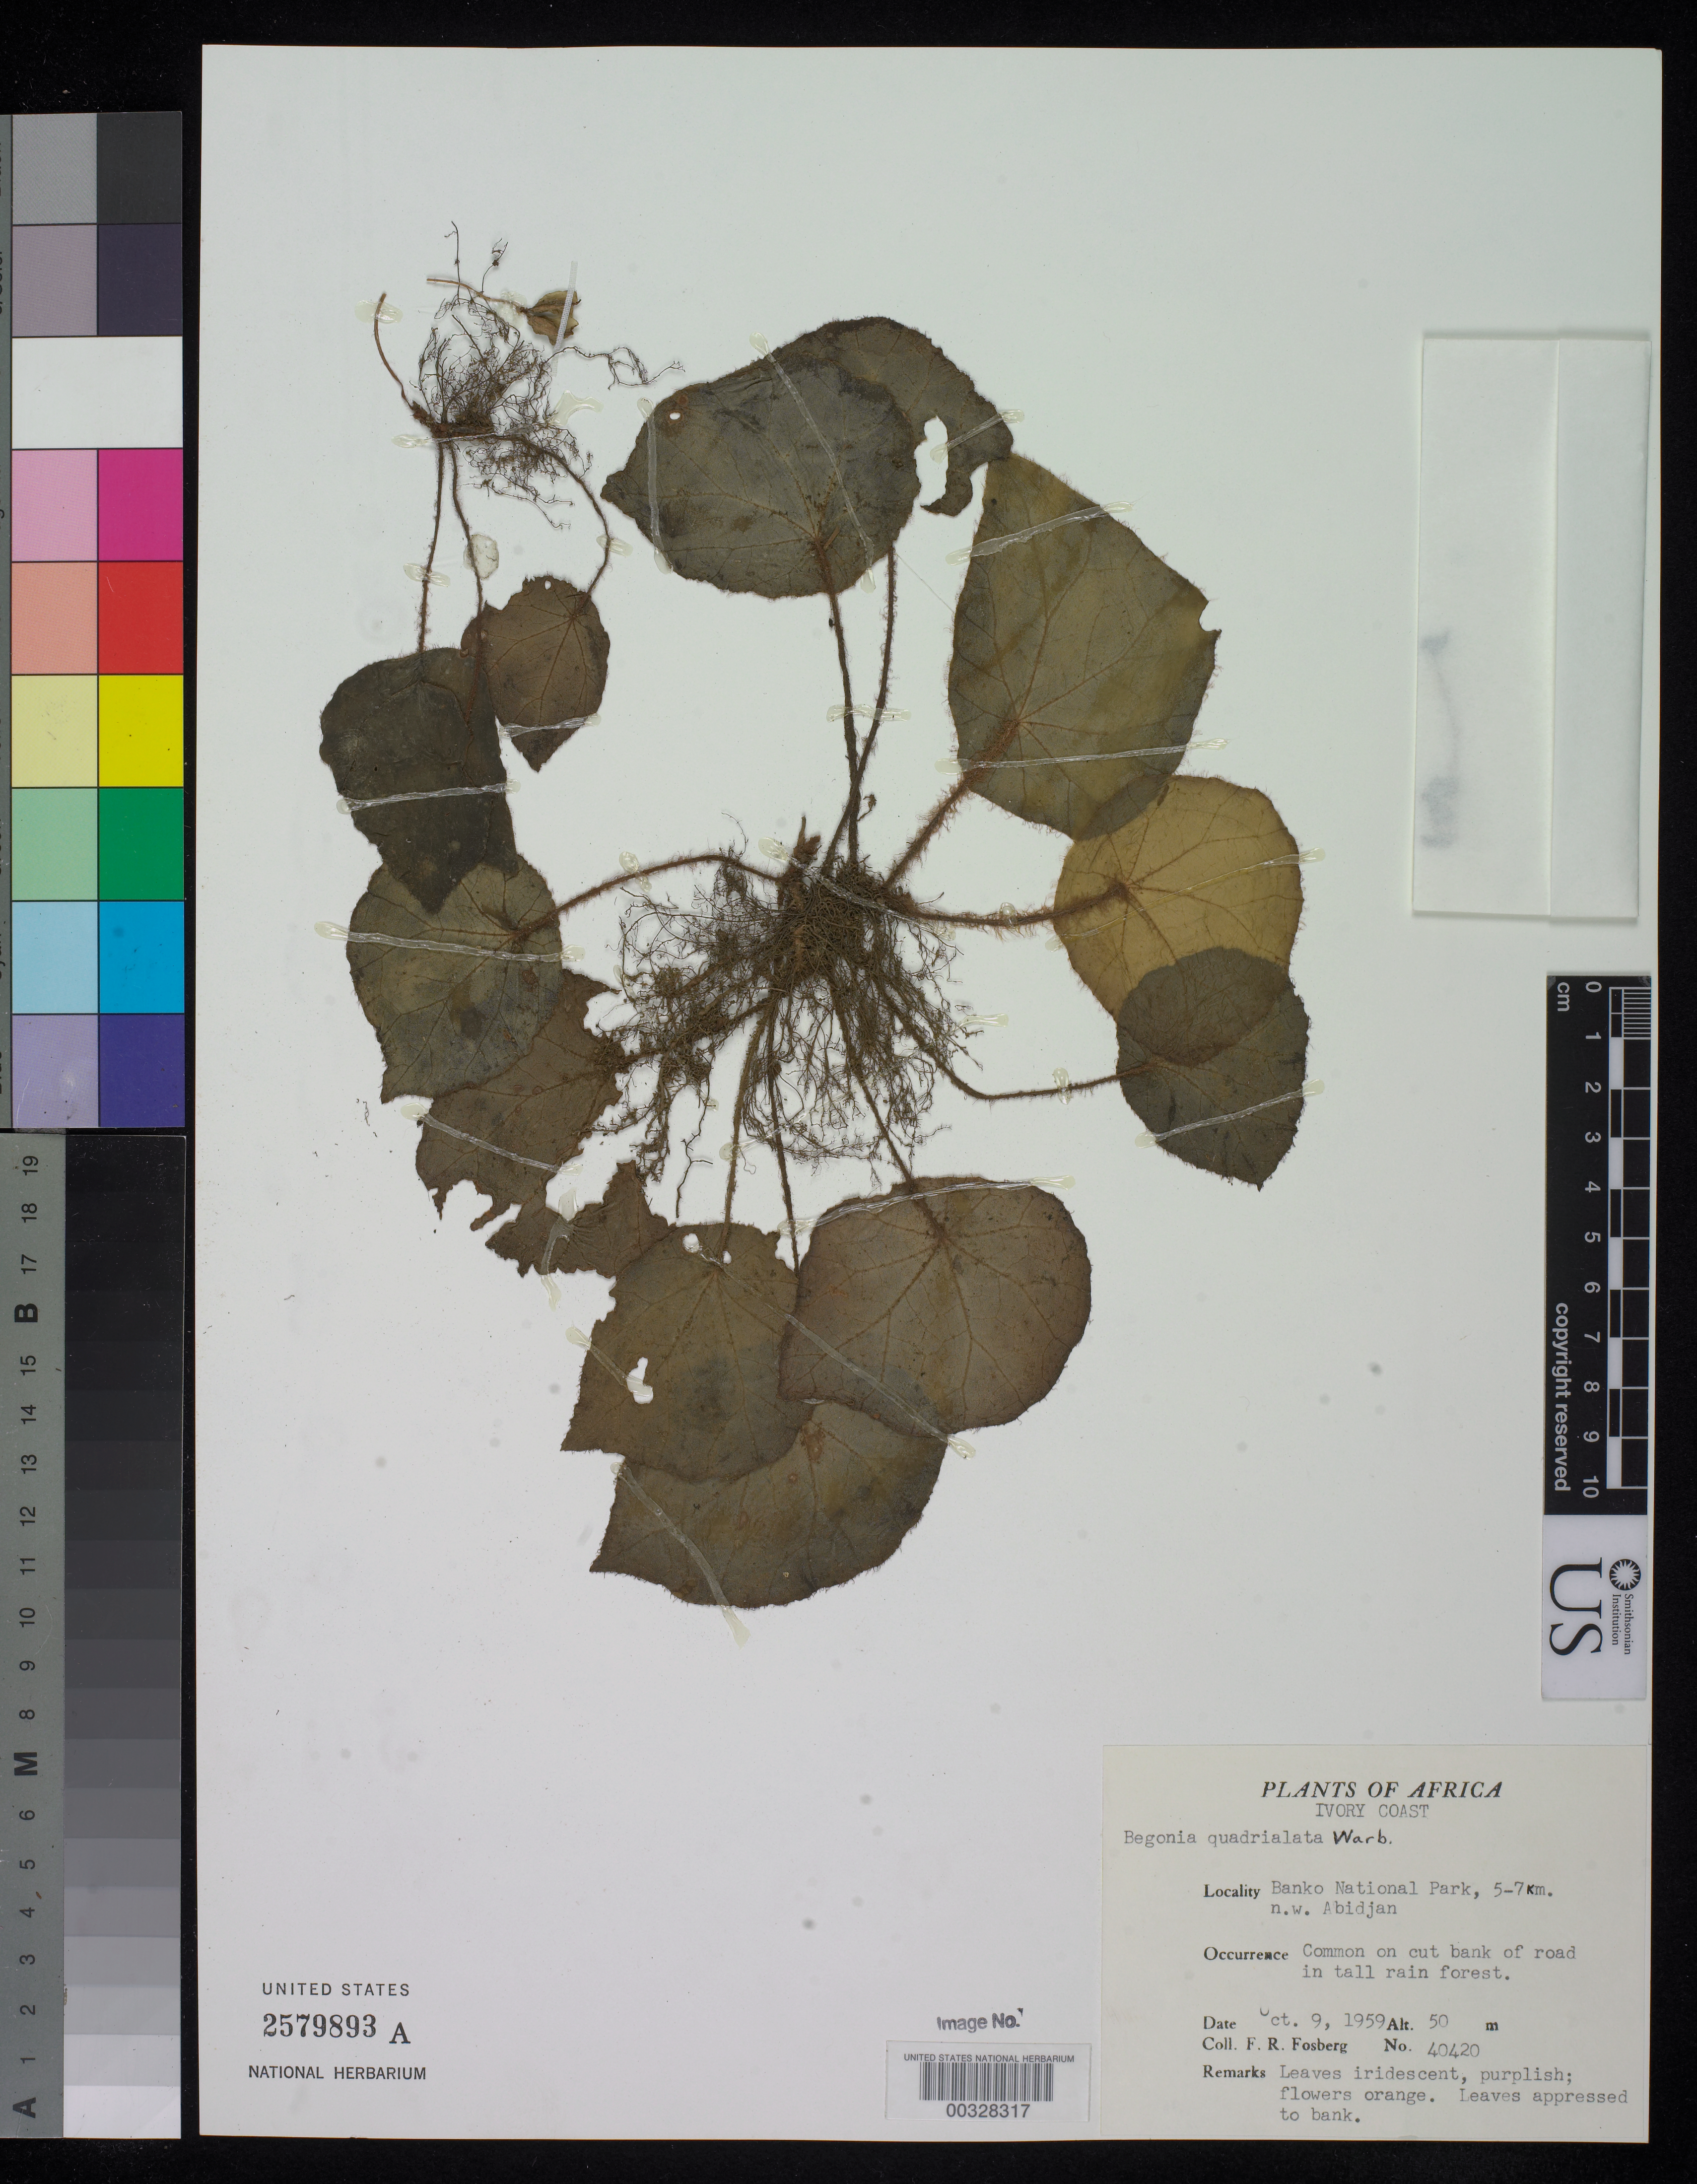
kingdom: Plantae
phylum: Tracheophyta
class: Magnoliopsida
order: Cucurbitales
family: Begoniaceae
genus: Begonia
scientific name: Begonia quadrialata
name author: Warb.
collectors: F. R. Fosberg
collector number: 40420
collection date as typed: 09 Oct 1959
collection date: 1959-10-09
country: Ivory Coast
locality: Banko National Park, 5-7 km NW of Abidjan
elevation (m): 50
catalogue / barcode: US 2579893A